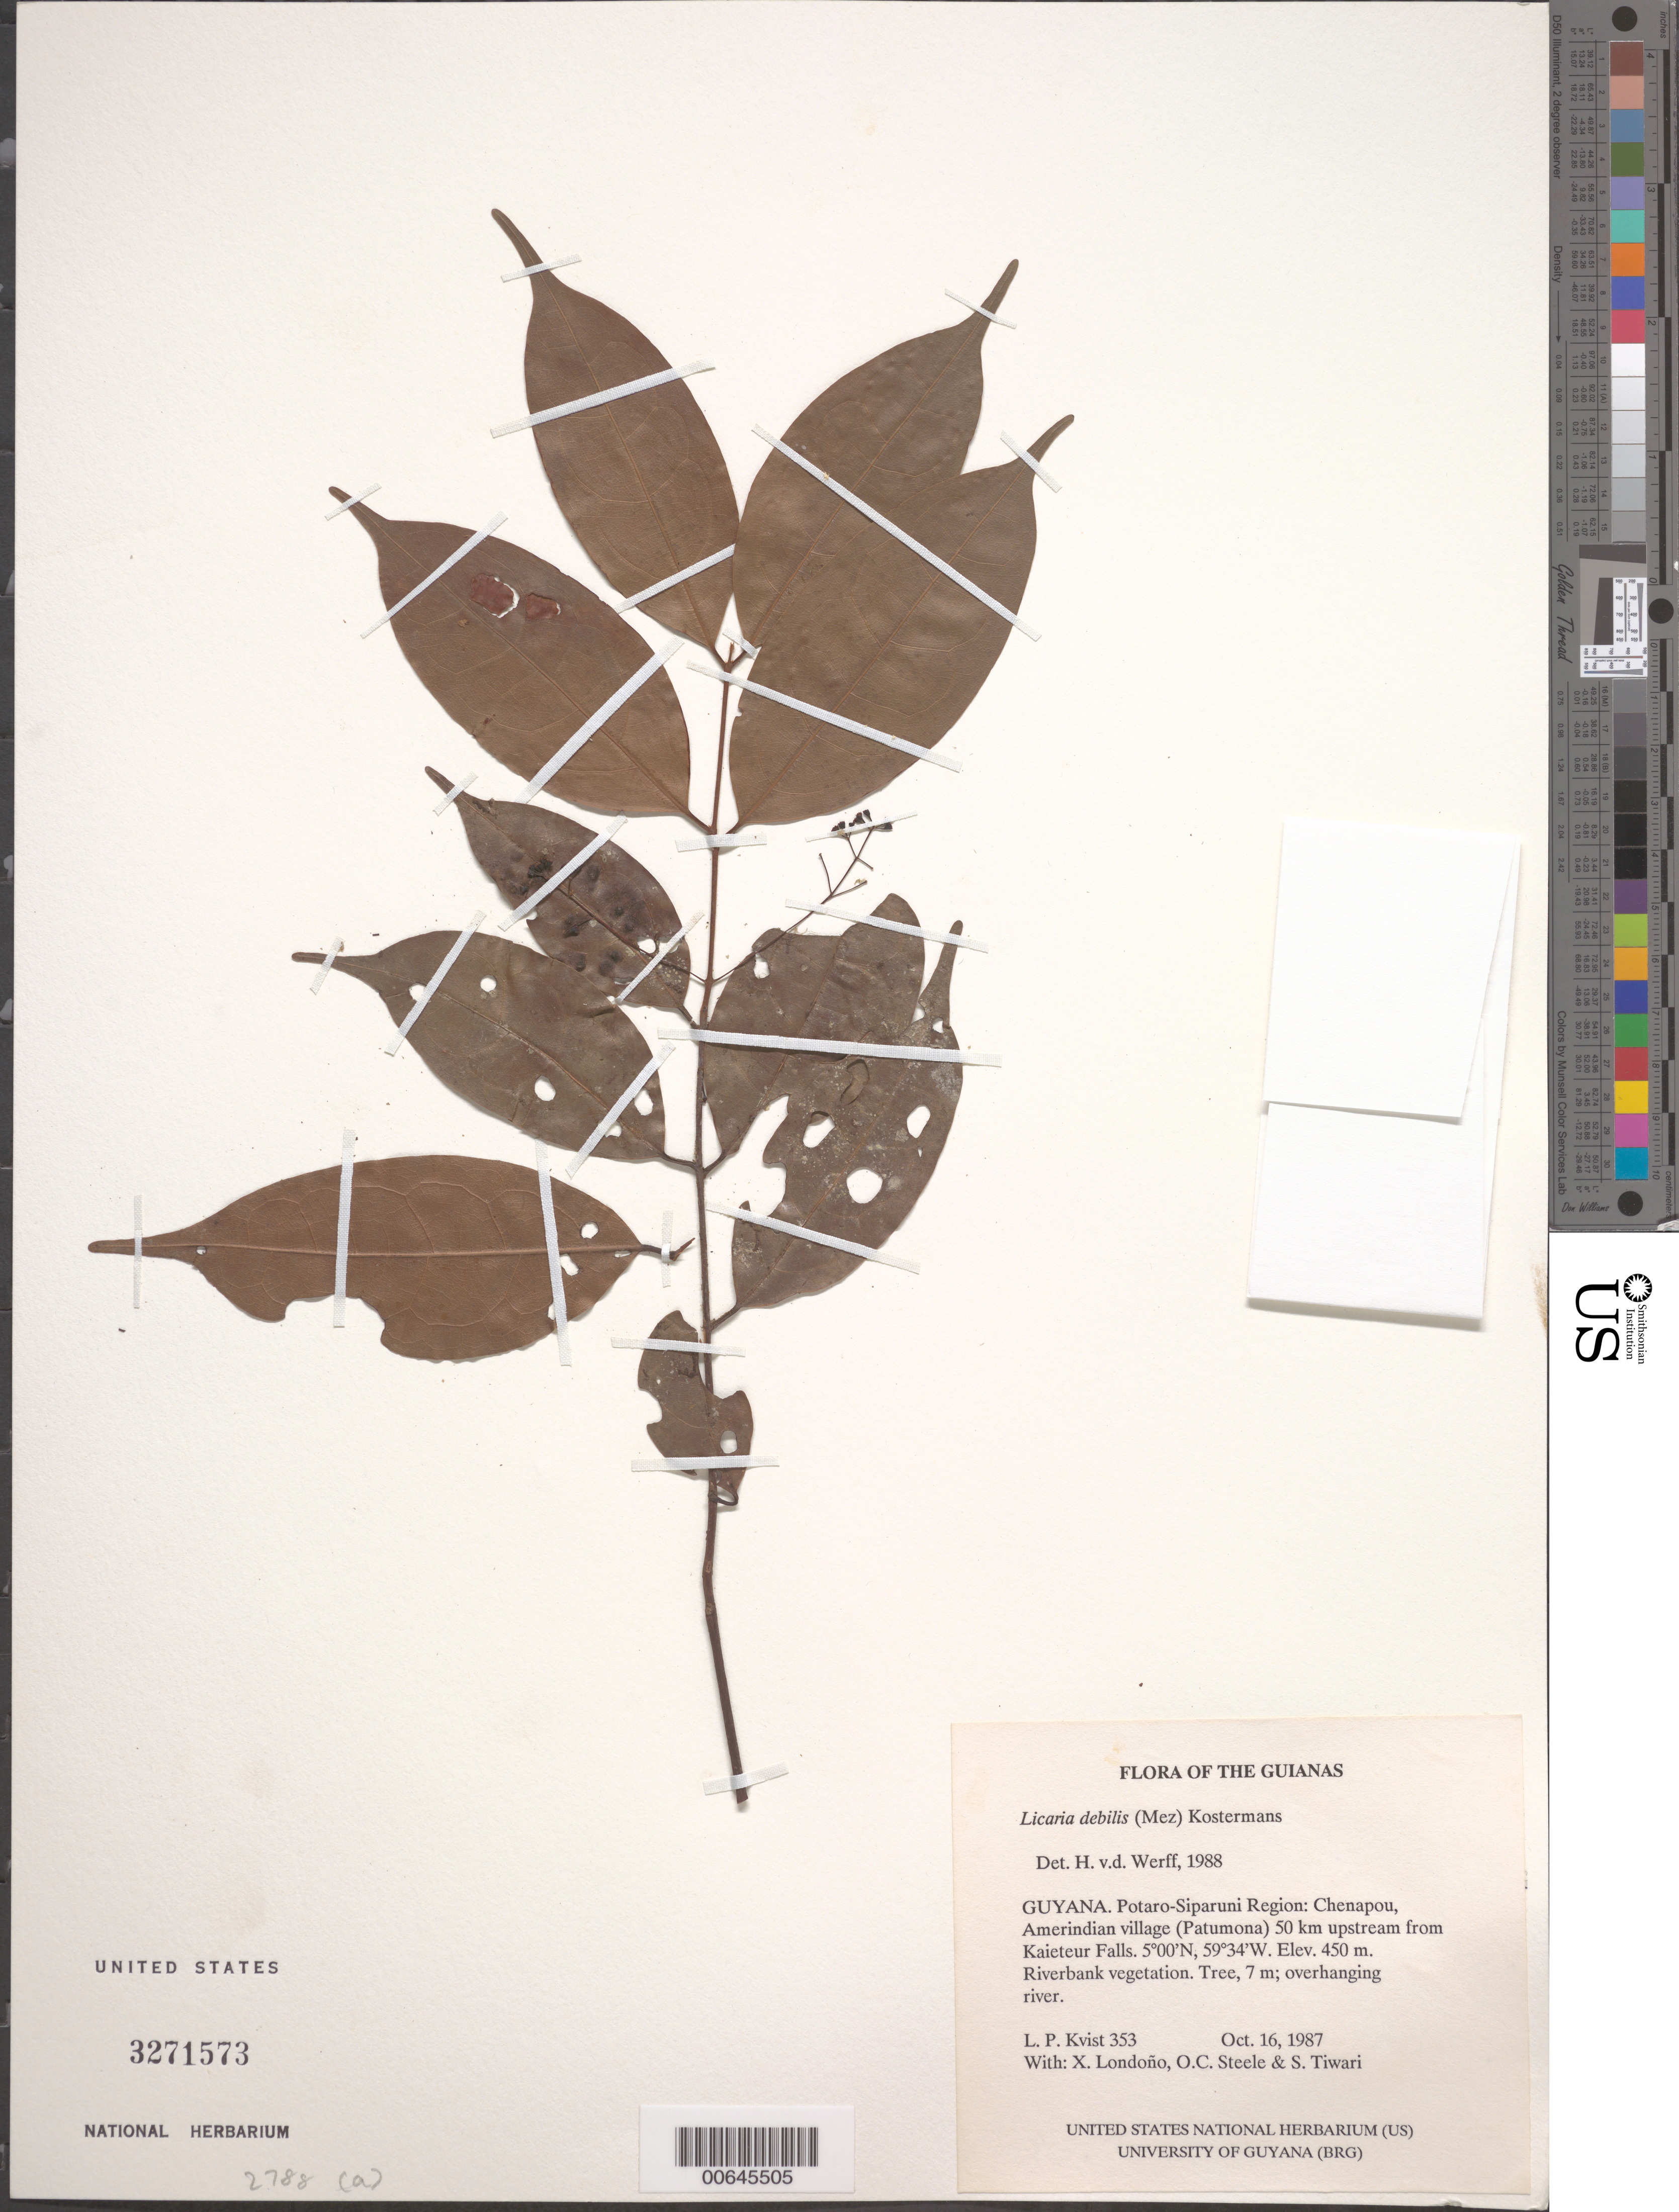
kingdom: Plantae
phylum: Tracheophyta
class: Magnoliopsida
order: Laurales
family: Lauraceae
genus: Licaria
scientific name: Licaria debilis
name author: (Mez) Kosterm.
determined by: van der Werff, H., (MO), Missouri Botanical Garden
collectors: L. P. Kvist, X. Londoño, O. C. Steele & S. Tiwari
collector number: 353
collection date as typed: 6 October 1987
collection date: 1987-10-06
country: Guyana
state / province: Potaro-Siparuni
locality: Chenapou, Amerindian village (Patumona) 50 km upstream from Kaieteur Falls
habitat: Riverbank vegetation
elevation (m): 450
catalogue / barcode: US 3271573